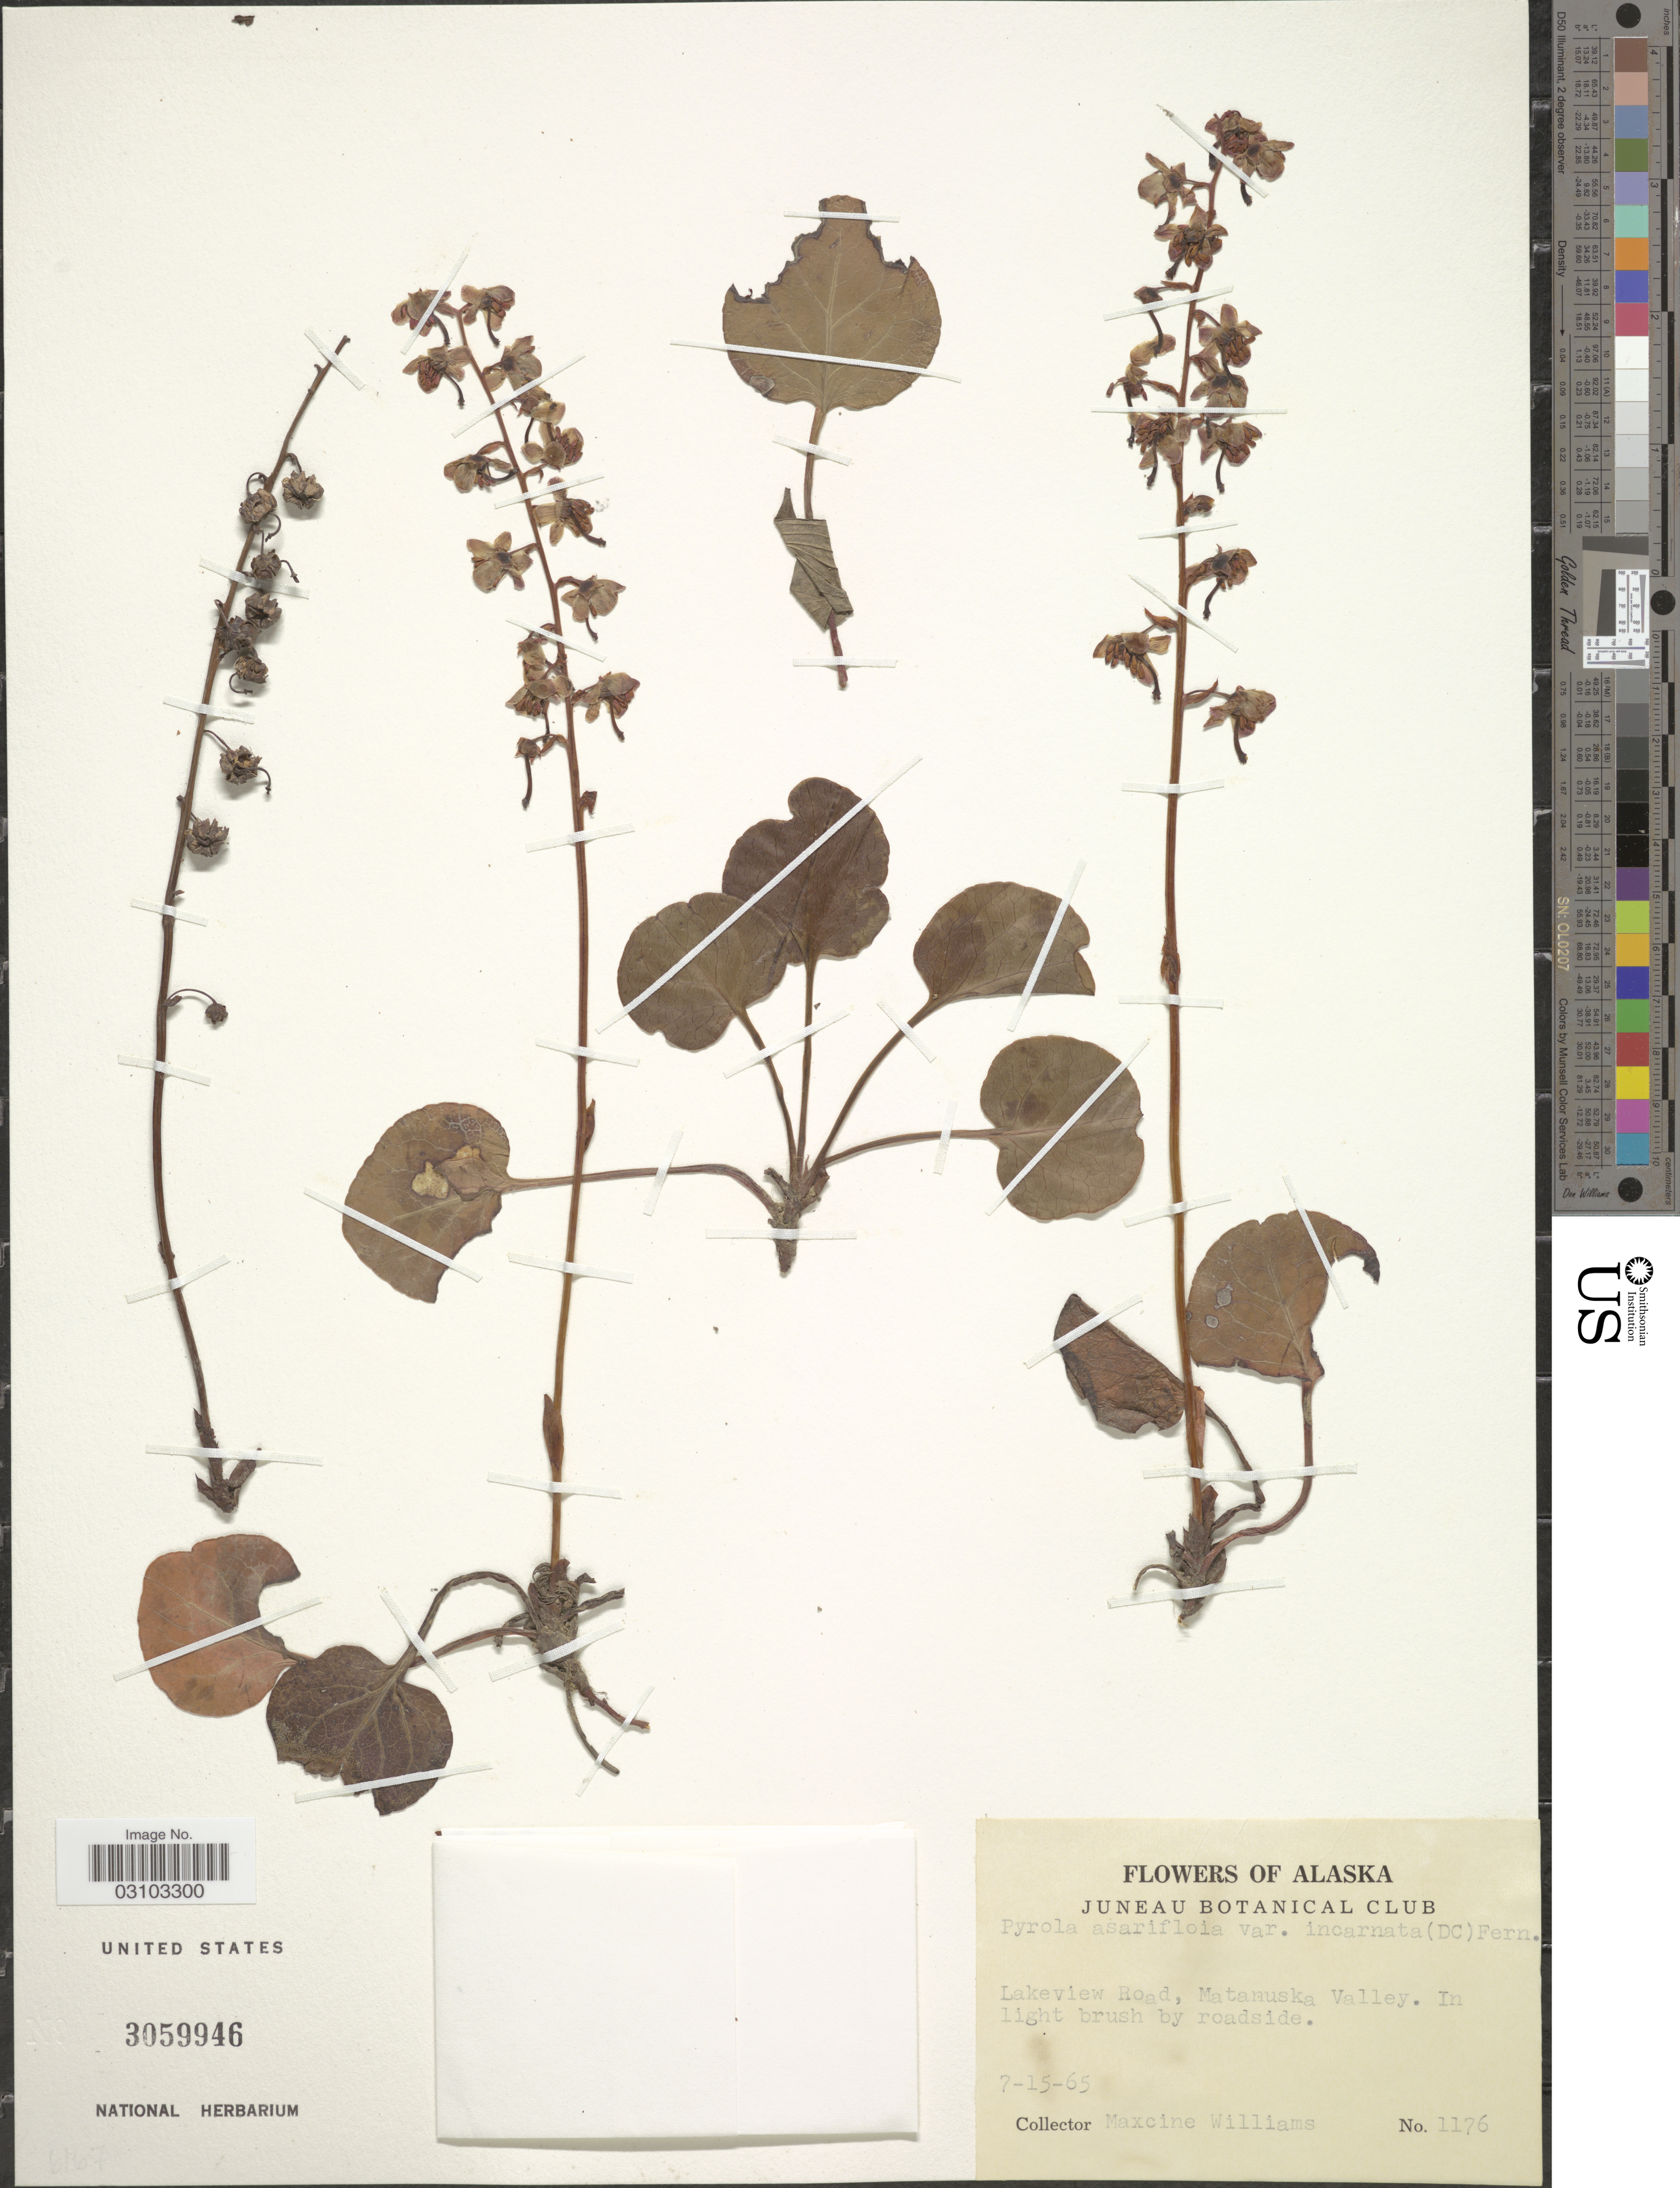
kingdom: Plantae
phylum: Tracheophyta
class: Magnoliopsida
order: Ericales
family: Ericaceae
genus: Pyrola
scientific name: Pyrola asarifolia subsp. incarnata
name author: (DC.) Haber & Hideki Takah.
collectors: Mr. Williams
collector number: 1176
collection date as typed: Transcribed d/m/y: 15/7/65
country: United States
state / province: Alaska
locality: Lakeview Road, Matanuska Valley.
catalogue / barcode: US 3059946